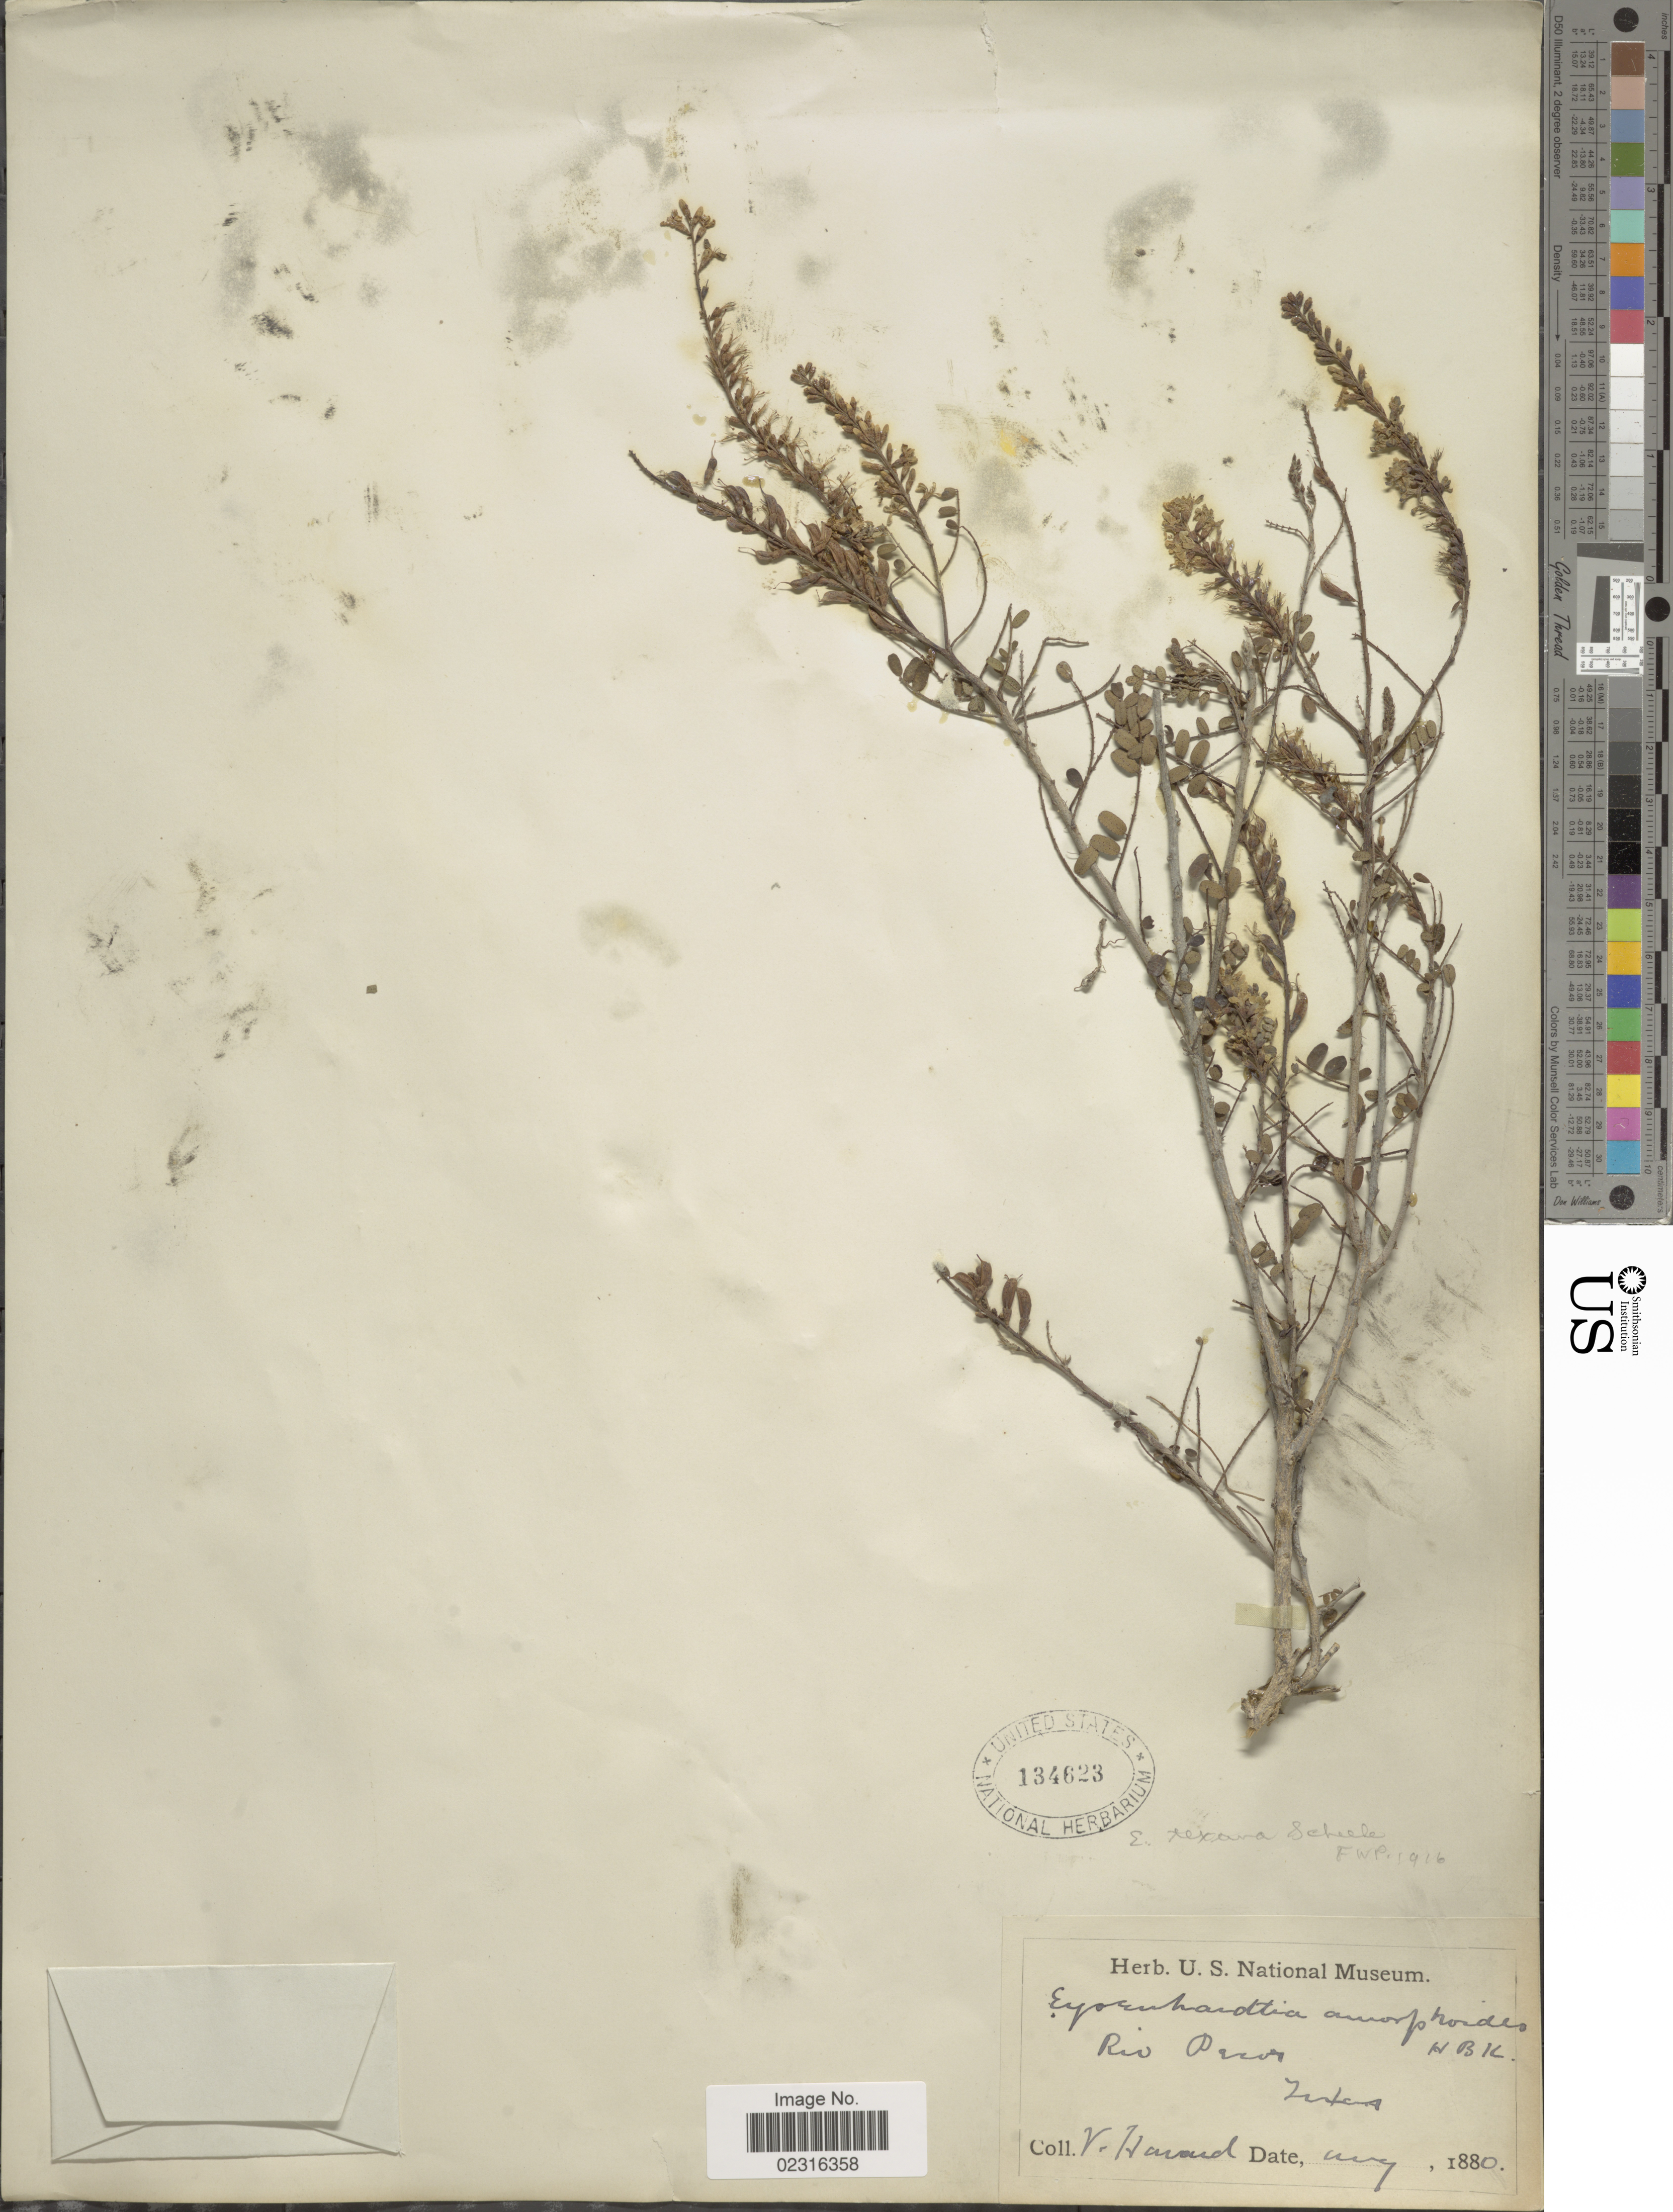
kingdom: Plantae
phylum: Tracheophyta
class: Magnoliopsida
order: Fabales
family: Fabaceae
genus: Eysenhardtia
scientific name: Eysenhardtia texana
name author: Scheele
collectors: V. Havard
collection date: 1880-05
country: United States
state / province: Texas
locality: Rio Pecos.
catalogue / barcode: US 134623